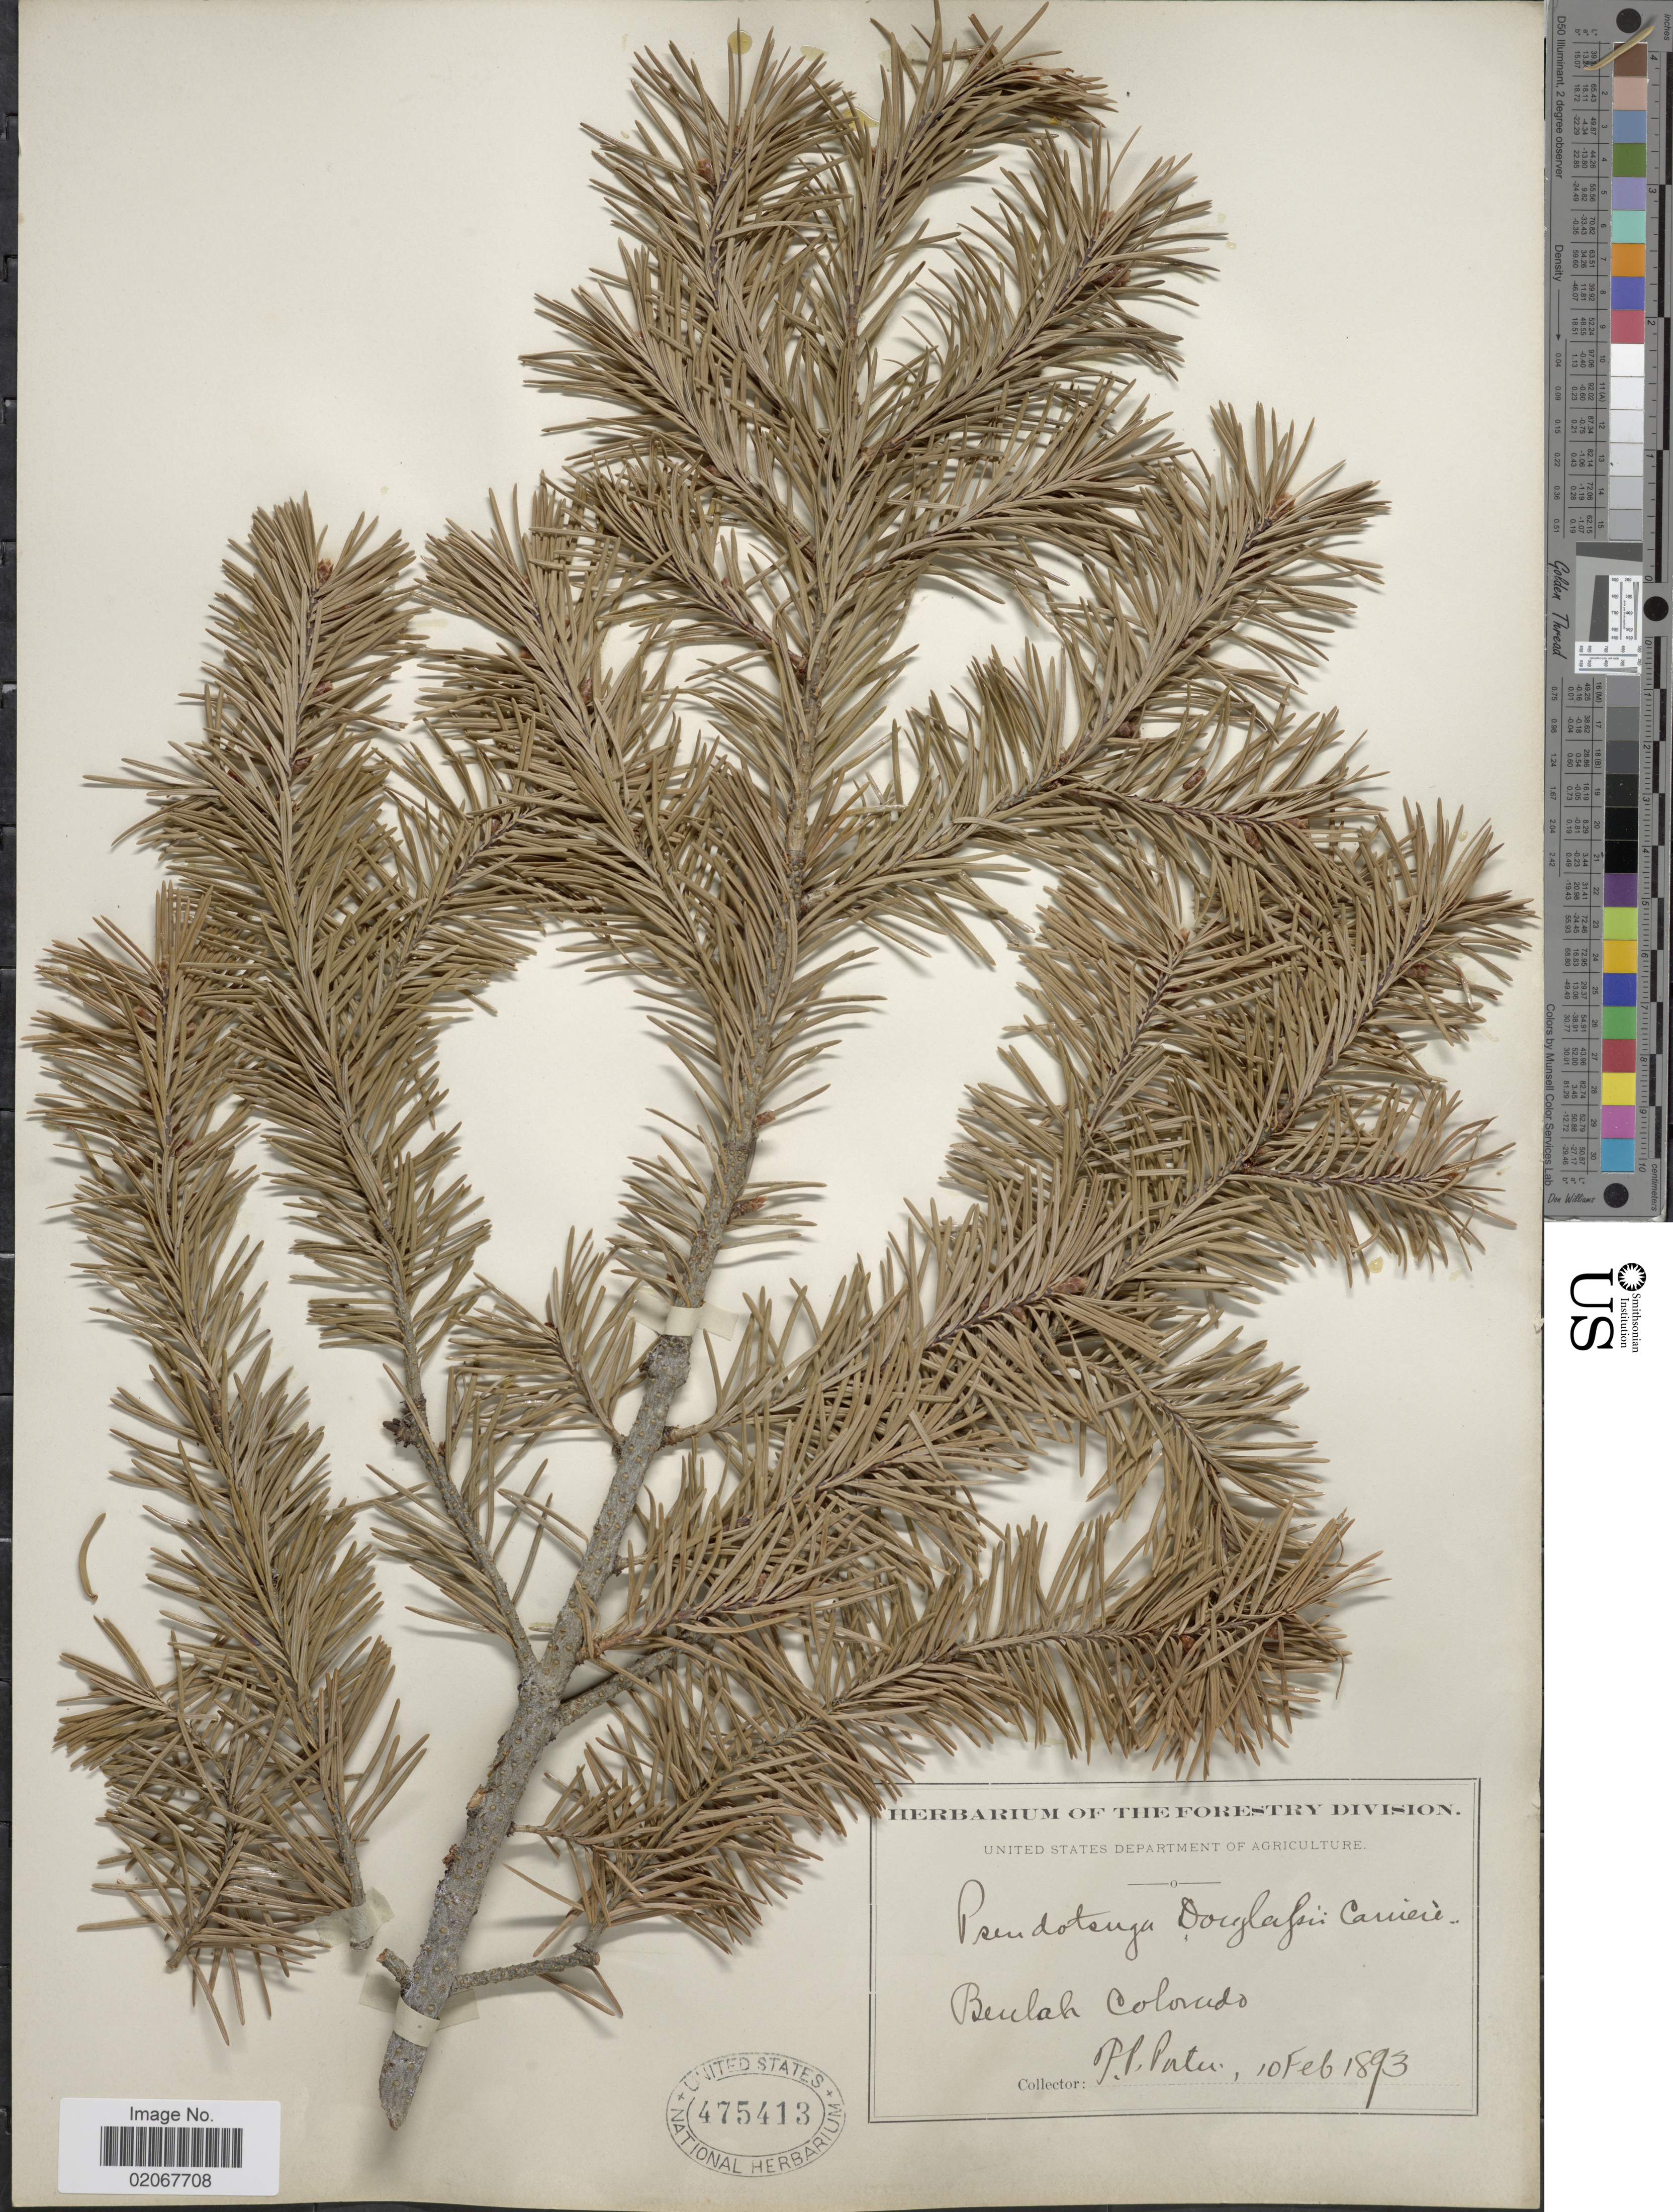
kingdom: Plantae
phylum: Tracheophyta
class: Pinopsida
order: Pinales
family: Pinaceae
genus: Pseudotsuga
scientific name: Pseudotsuga menziesii var. glauca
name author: (Beissn.) Franco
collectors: F. Porter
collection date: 1893-02-10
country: United States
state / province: Colorado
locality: Beulah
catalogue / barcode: US 475413